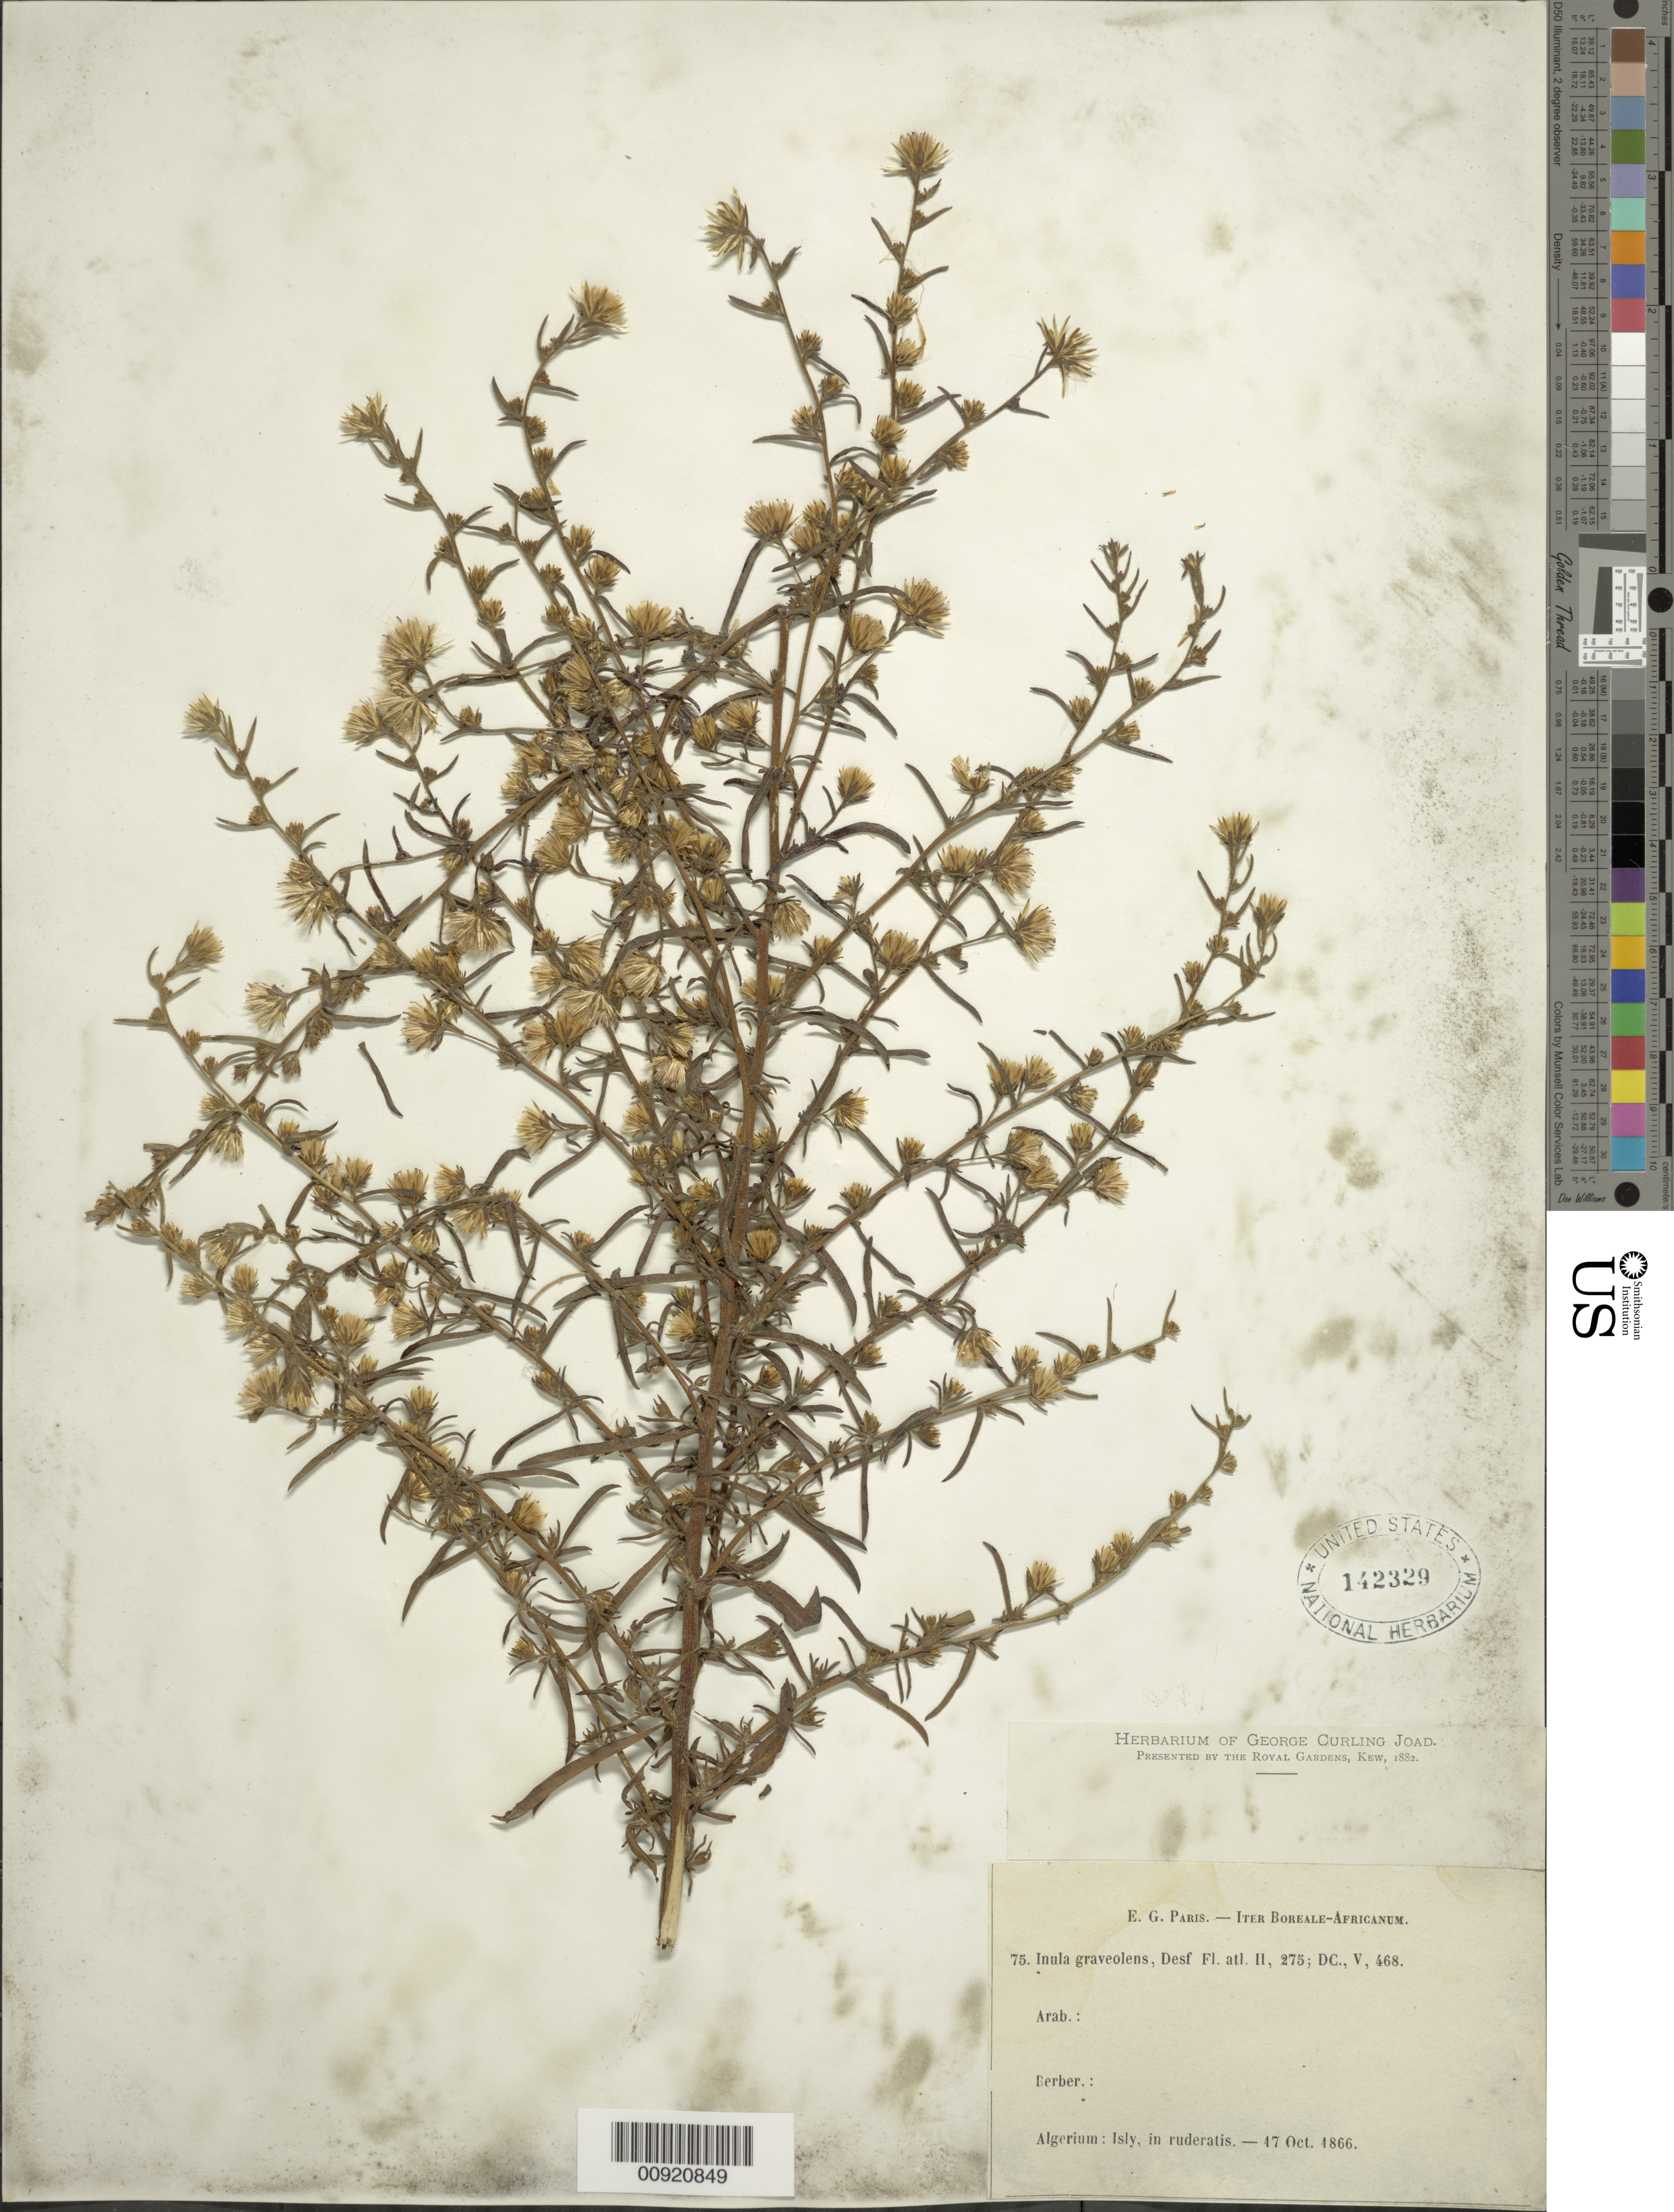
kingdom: Plantae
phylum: Tracheophyta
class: Magnoliopsida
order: Asterales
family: Asteraceae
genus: Inula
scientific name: Inula graveolens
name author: (L.) Desf.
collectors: Paris, E.G.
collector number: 75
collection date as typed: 17 Oct 1866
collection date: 1866-10-17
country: Algeria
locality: Algerium: Isly, in ruderatis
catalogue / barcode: US 142329